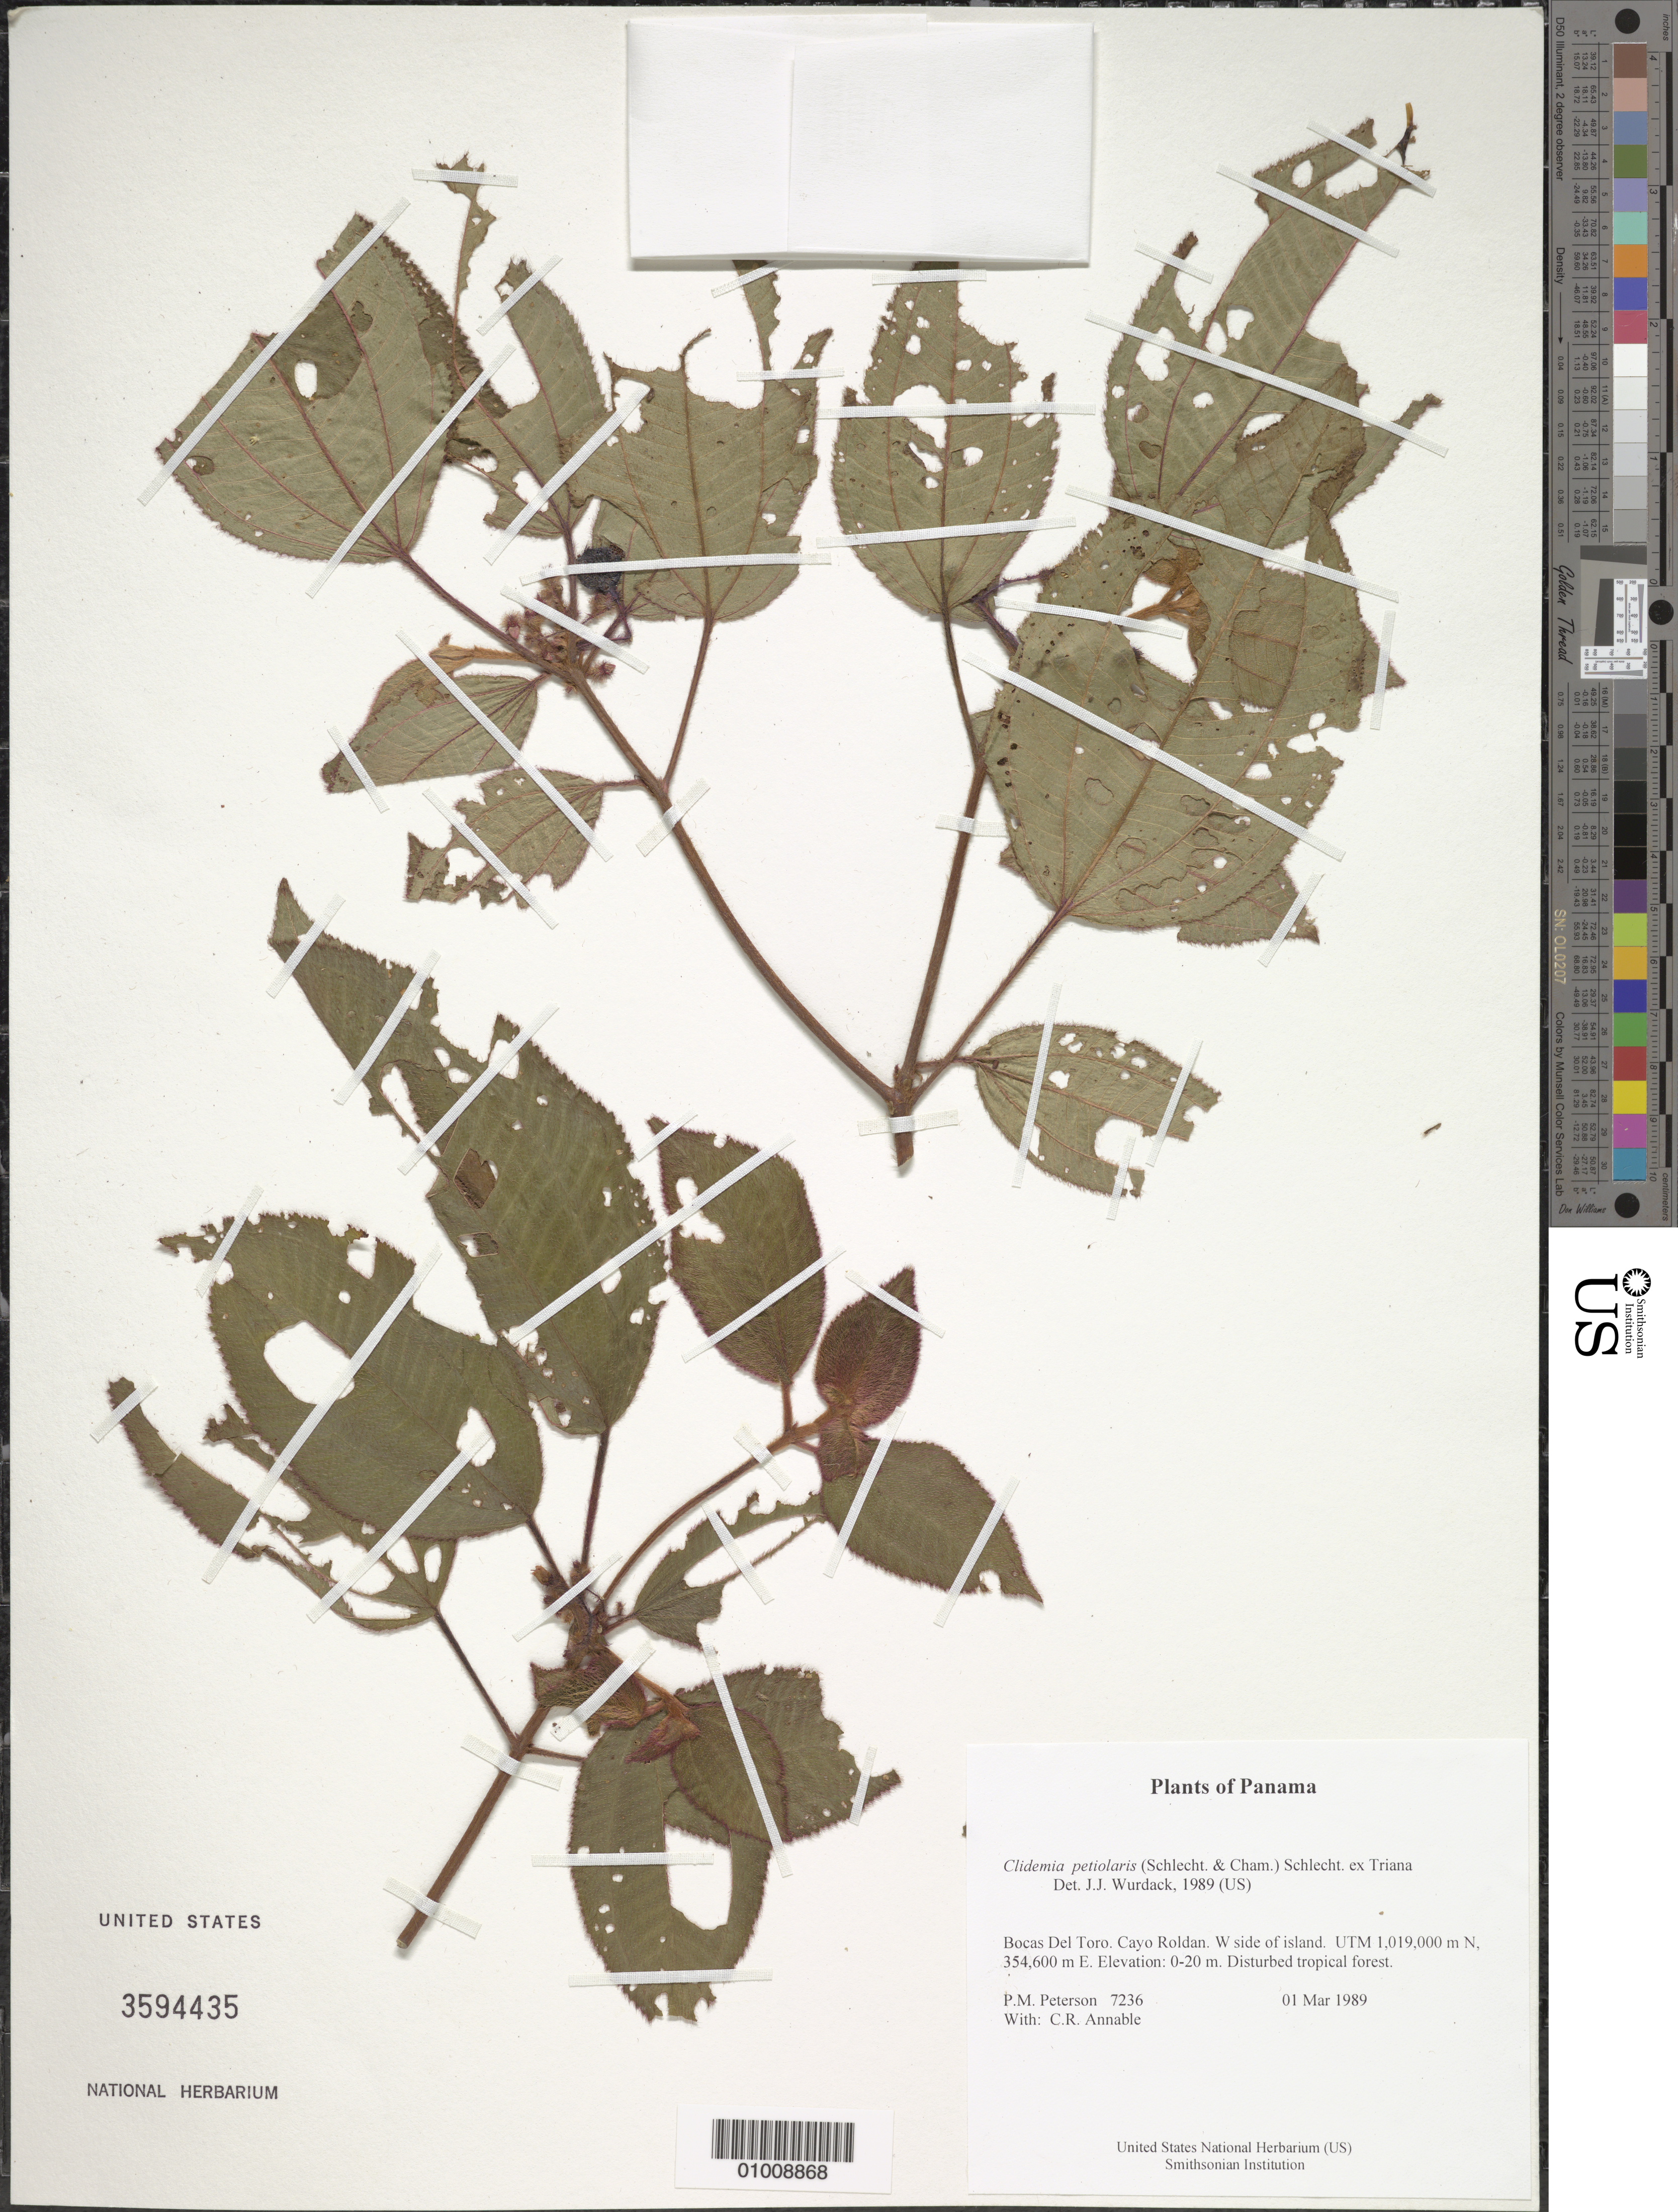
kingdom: Plantae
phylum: Tracheophyta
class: Magnoliopsida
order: Myrtales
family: Melastomataceae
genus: Clidemia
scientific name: Clidemia petiolaris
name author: (Schltdl. & Cham.) Schltdl. ex Triana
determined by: Wurdack, Kenneth J., (US), Smithsonian Institution - National Museum of Natural History (UNITED STATES)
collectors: P. M. Peterson & C. R. Annable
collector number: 07236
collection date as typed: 01 Mar 1989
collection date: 1989-03-01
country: Panama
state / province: Bocas del Toro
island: Cayo Roldan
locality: W side of island. UTM 1,019,000 m N, 354,600 m E.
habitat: Disturbed tropical forest.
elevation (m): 0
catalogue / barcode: US 3594435